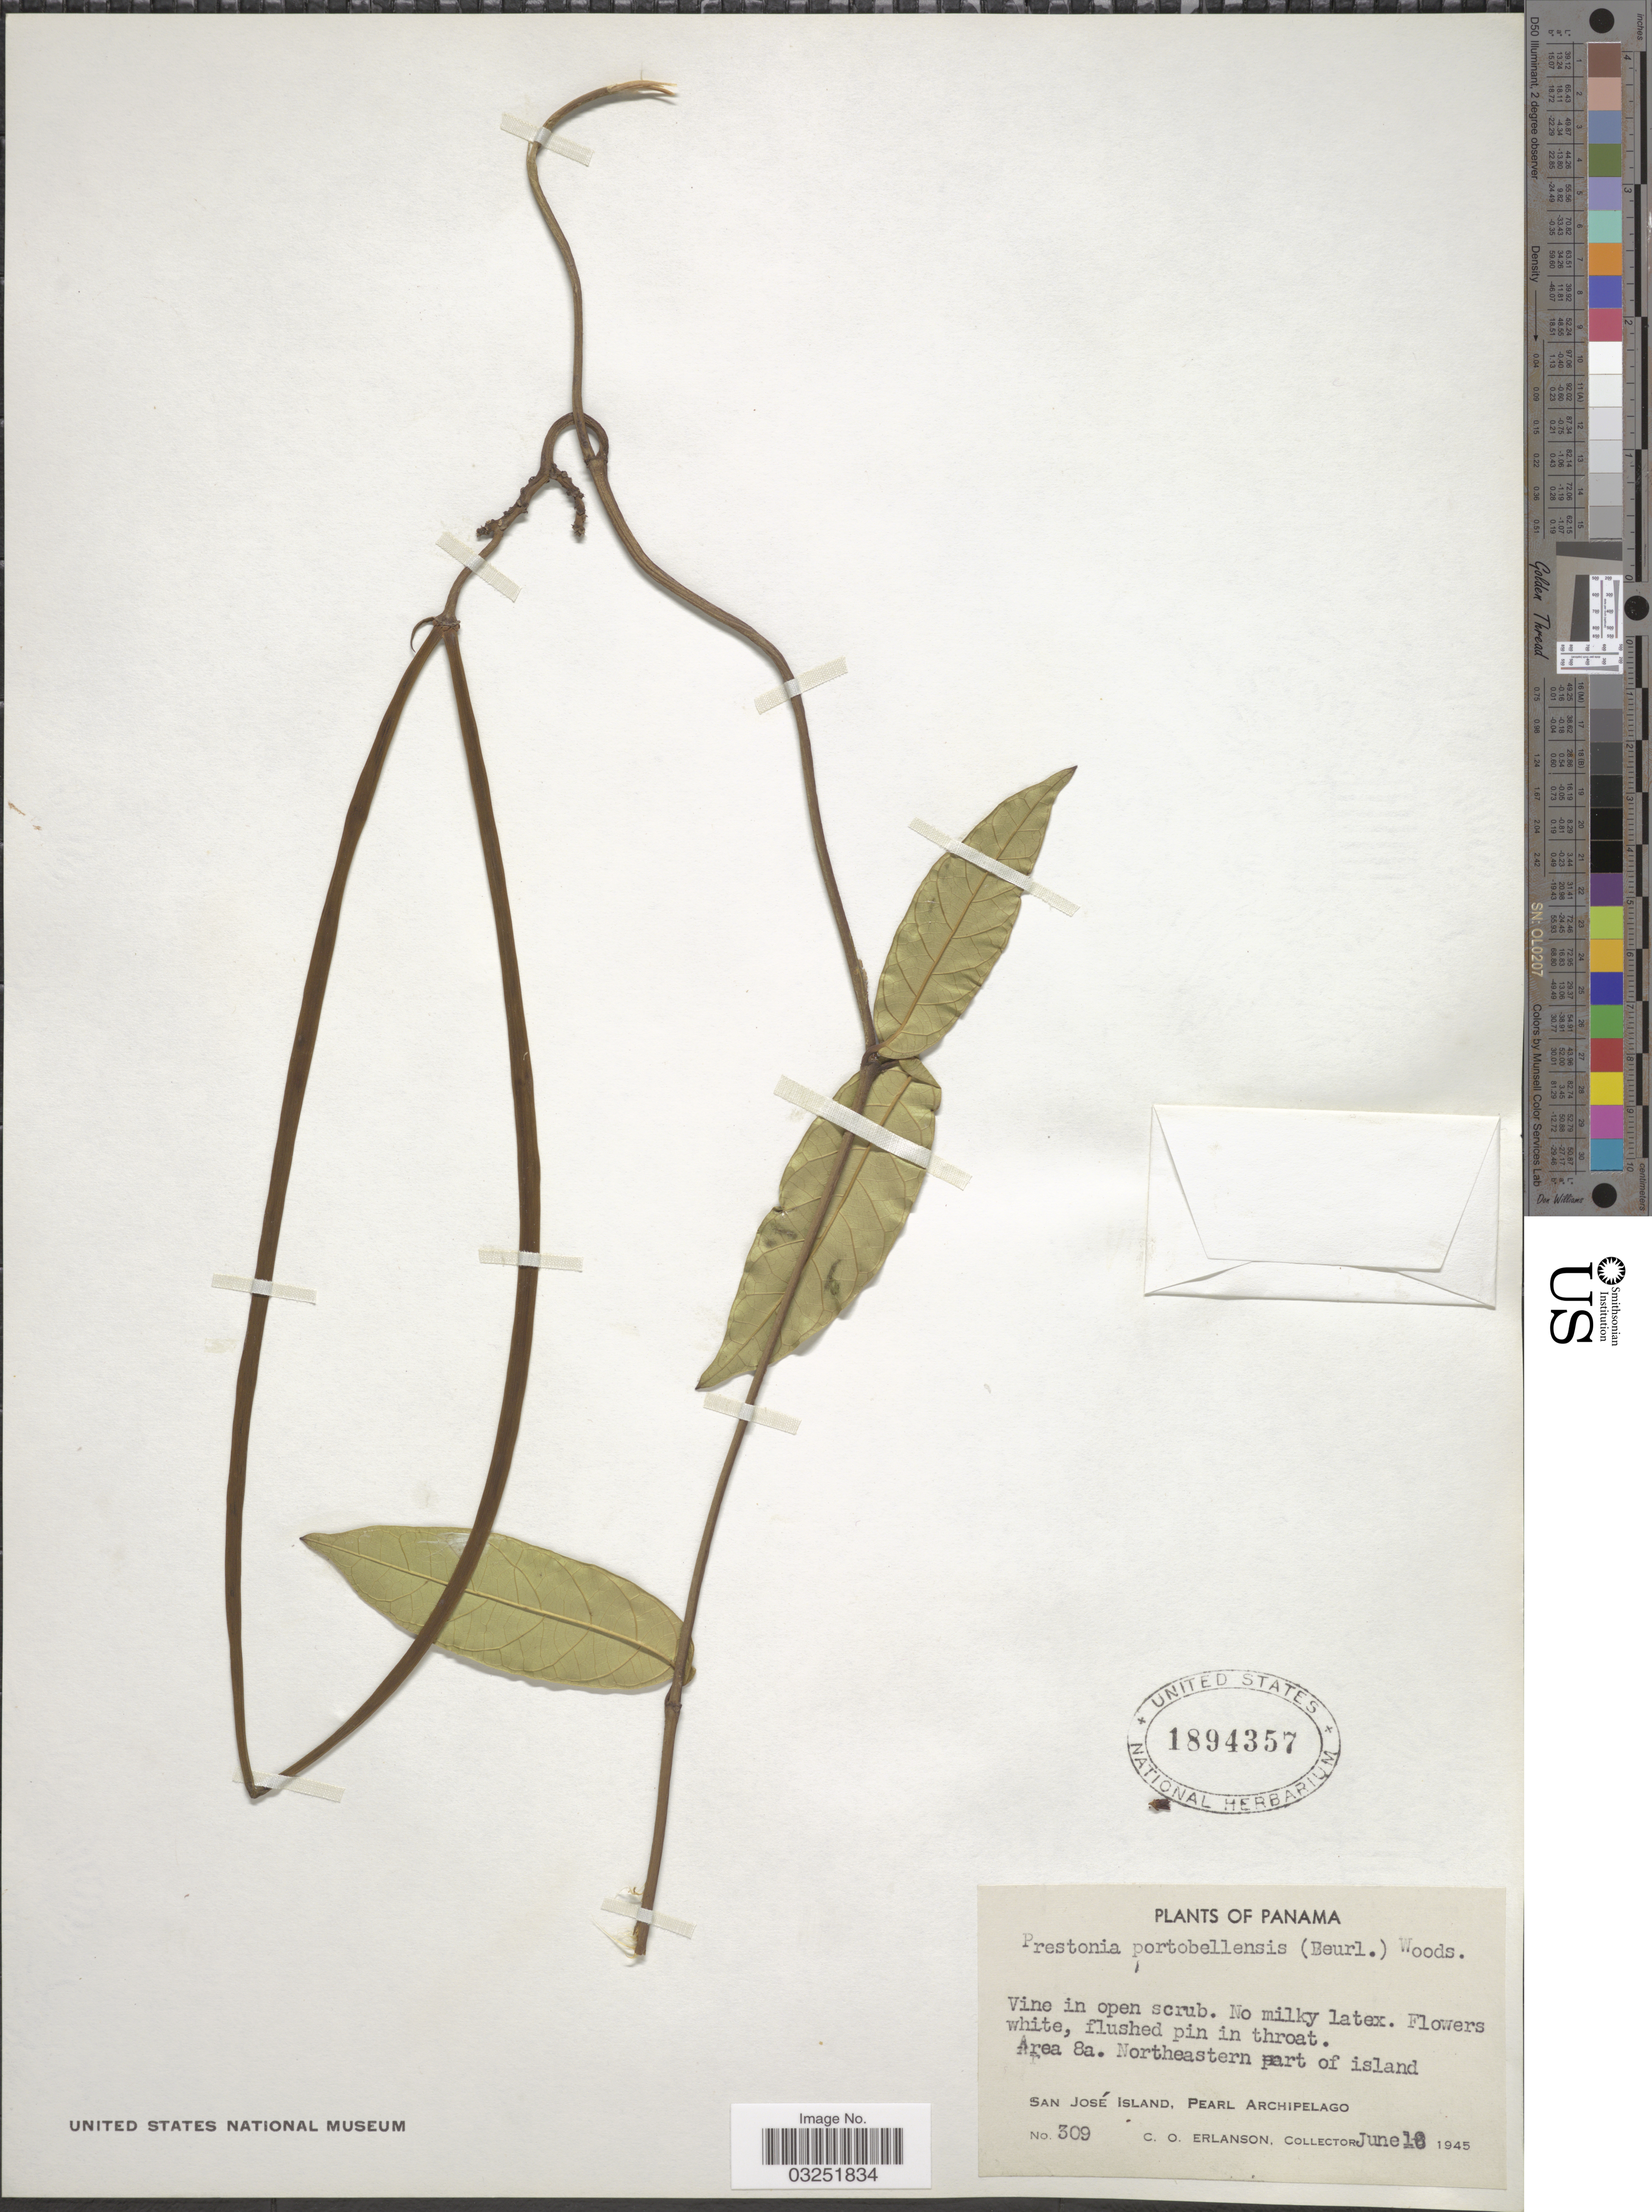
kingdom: Plantae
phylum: Tracheophyta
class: Magnoliopsida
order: Gentianales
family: Apocynaceae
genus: Prestonia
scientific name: Prestonia portobellensis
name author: (Beurl.) Woodson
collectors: C. O. Erlanson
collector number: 309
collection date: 1945-06-18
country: Panama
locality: Area 8a. Northeastern part of island, San José Island, Pearl Archipelago.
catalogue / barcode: US 1894357